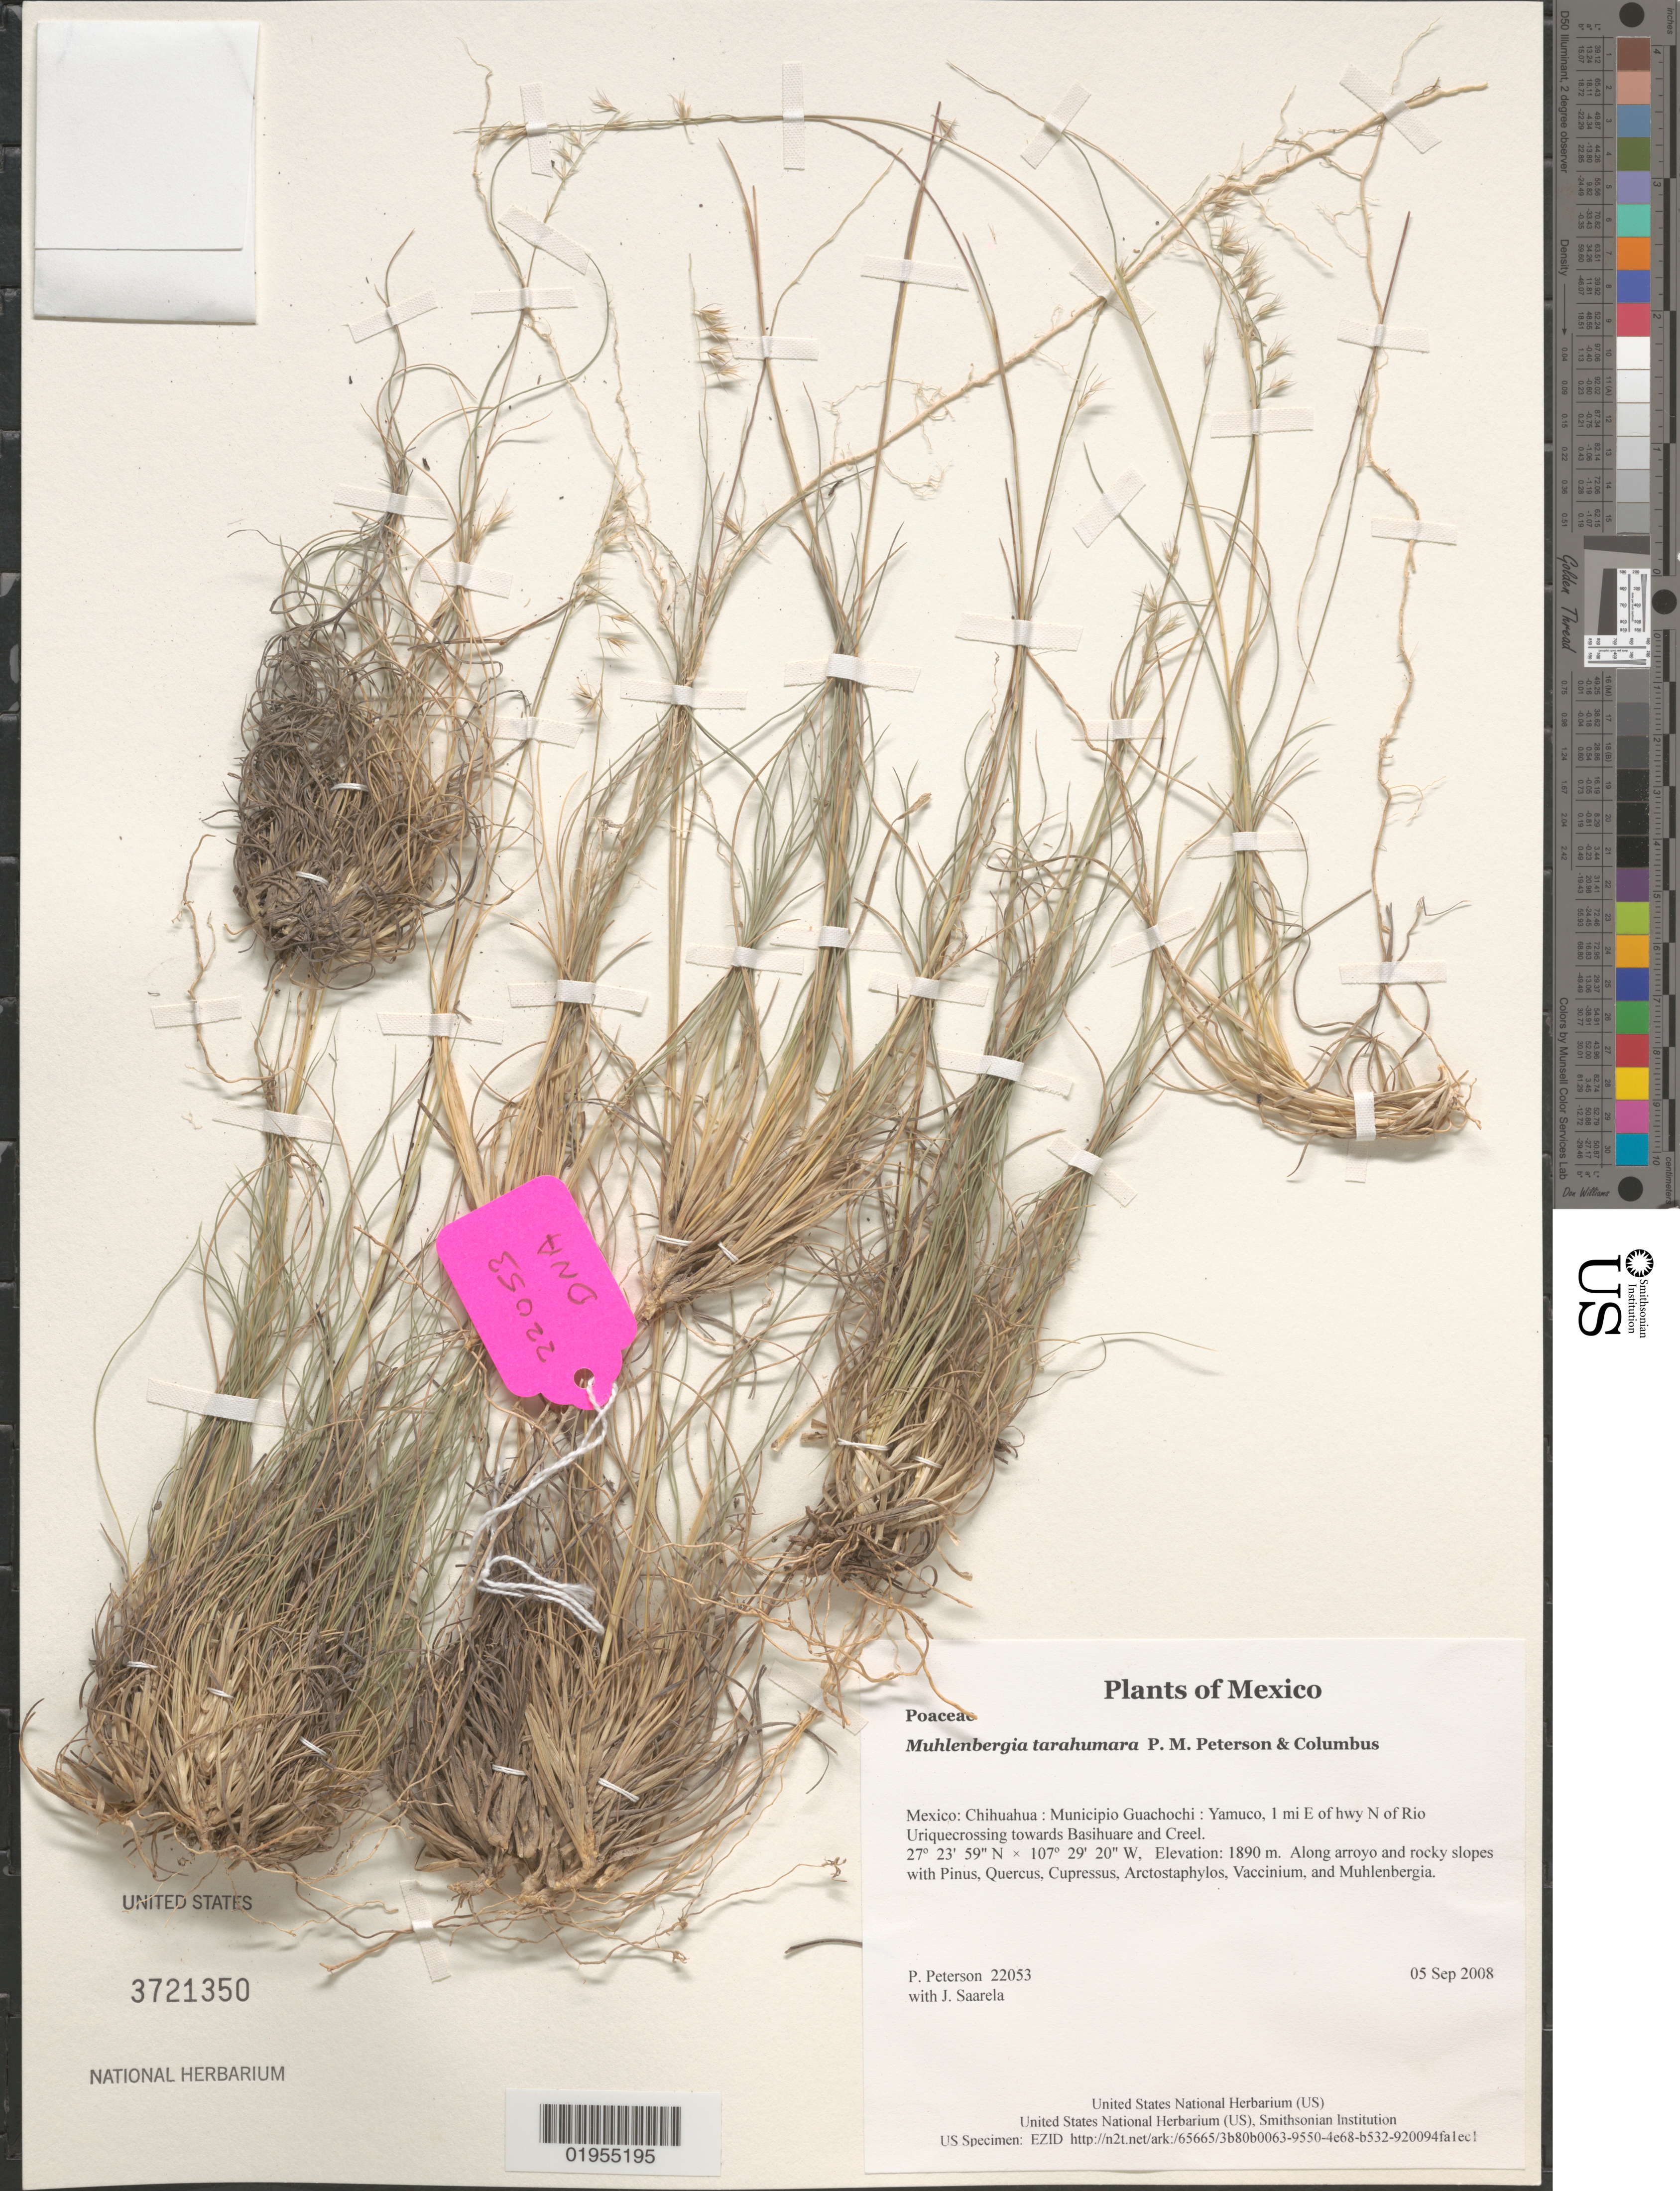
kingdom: Plantae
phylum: Tracheophyta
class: Liliopsida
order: Poales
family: Poaceae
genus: Muhlenbergia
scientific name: Muhlenbergia tarahumara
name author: P.M. Peterson & Columbus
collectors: P. M. Peterson & J. Saarela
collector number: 22053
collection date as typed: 05 Sep 2008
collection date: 2008-09-05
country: Mexico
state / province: Chihuahua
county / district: Municipio Guachochi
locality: Yamuco, 1 mi E of hwy N of Rio Uriquecrossing towards Basihuare and Creel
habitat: Along arroyo and rocky slopes with Pinus, Quercus, Cupressus, Arctostaphylos, Vaccinium, and Muhlenbergia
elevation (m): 1890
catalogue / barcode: US 3721350